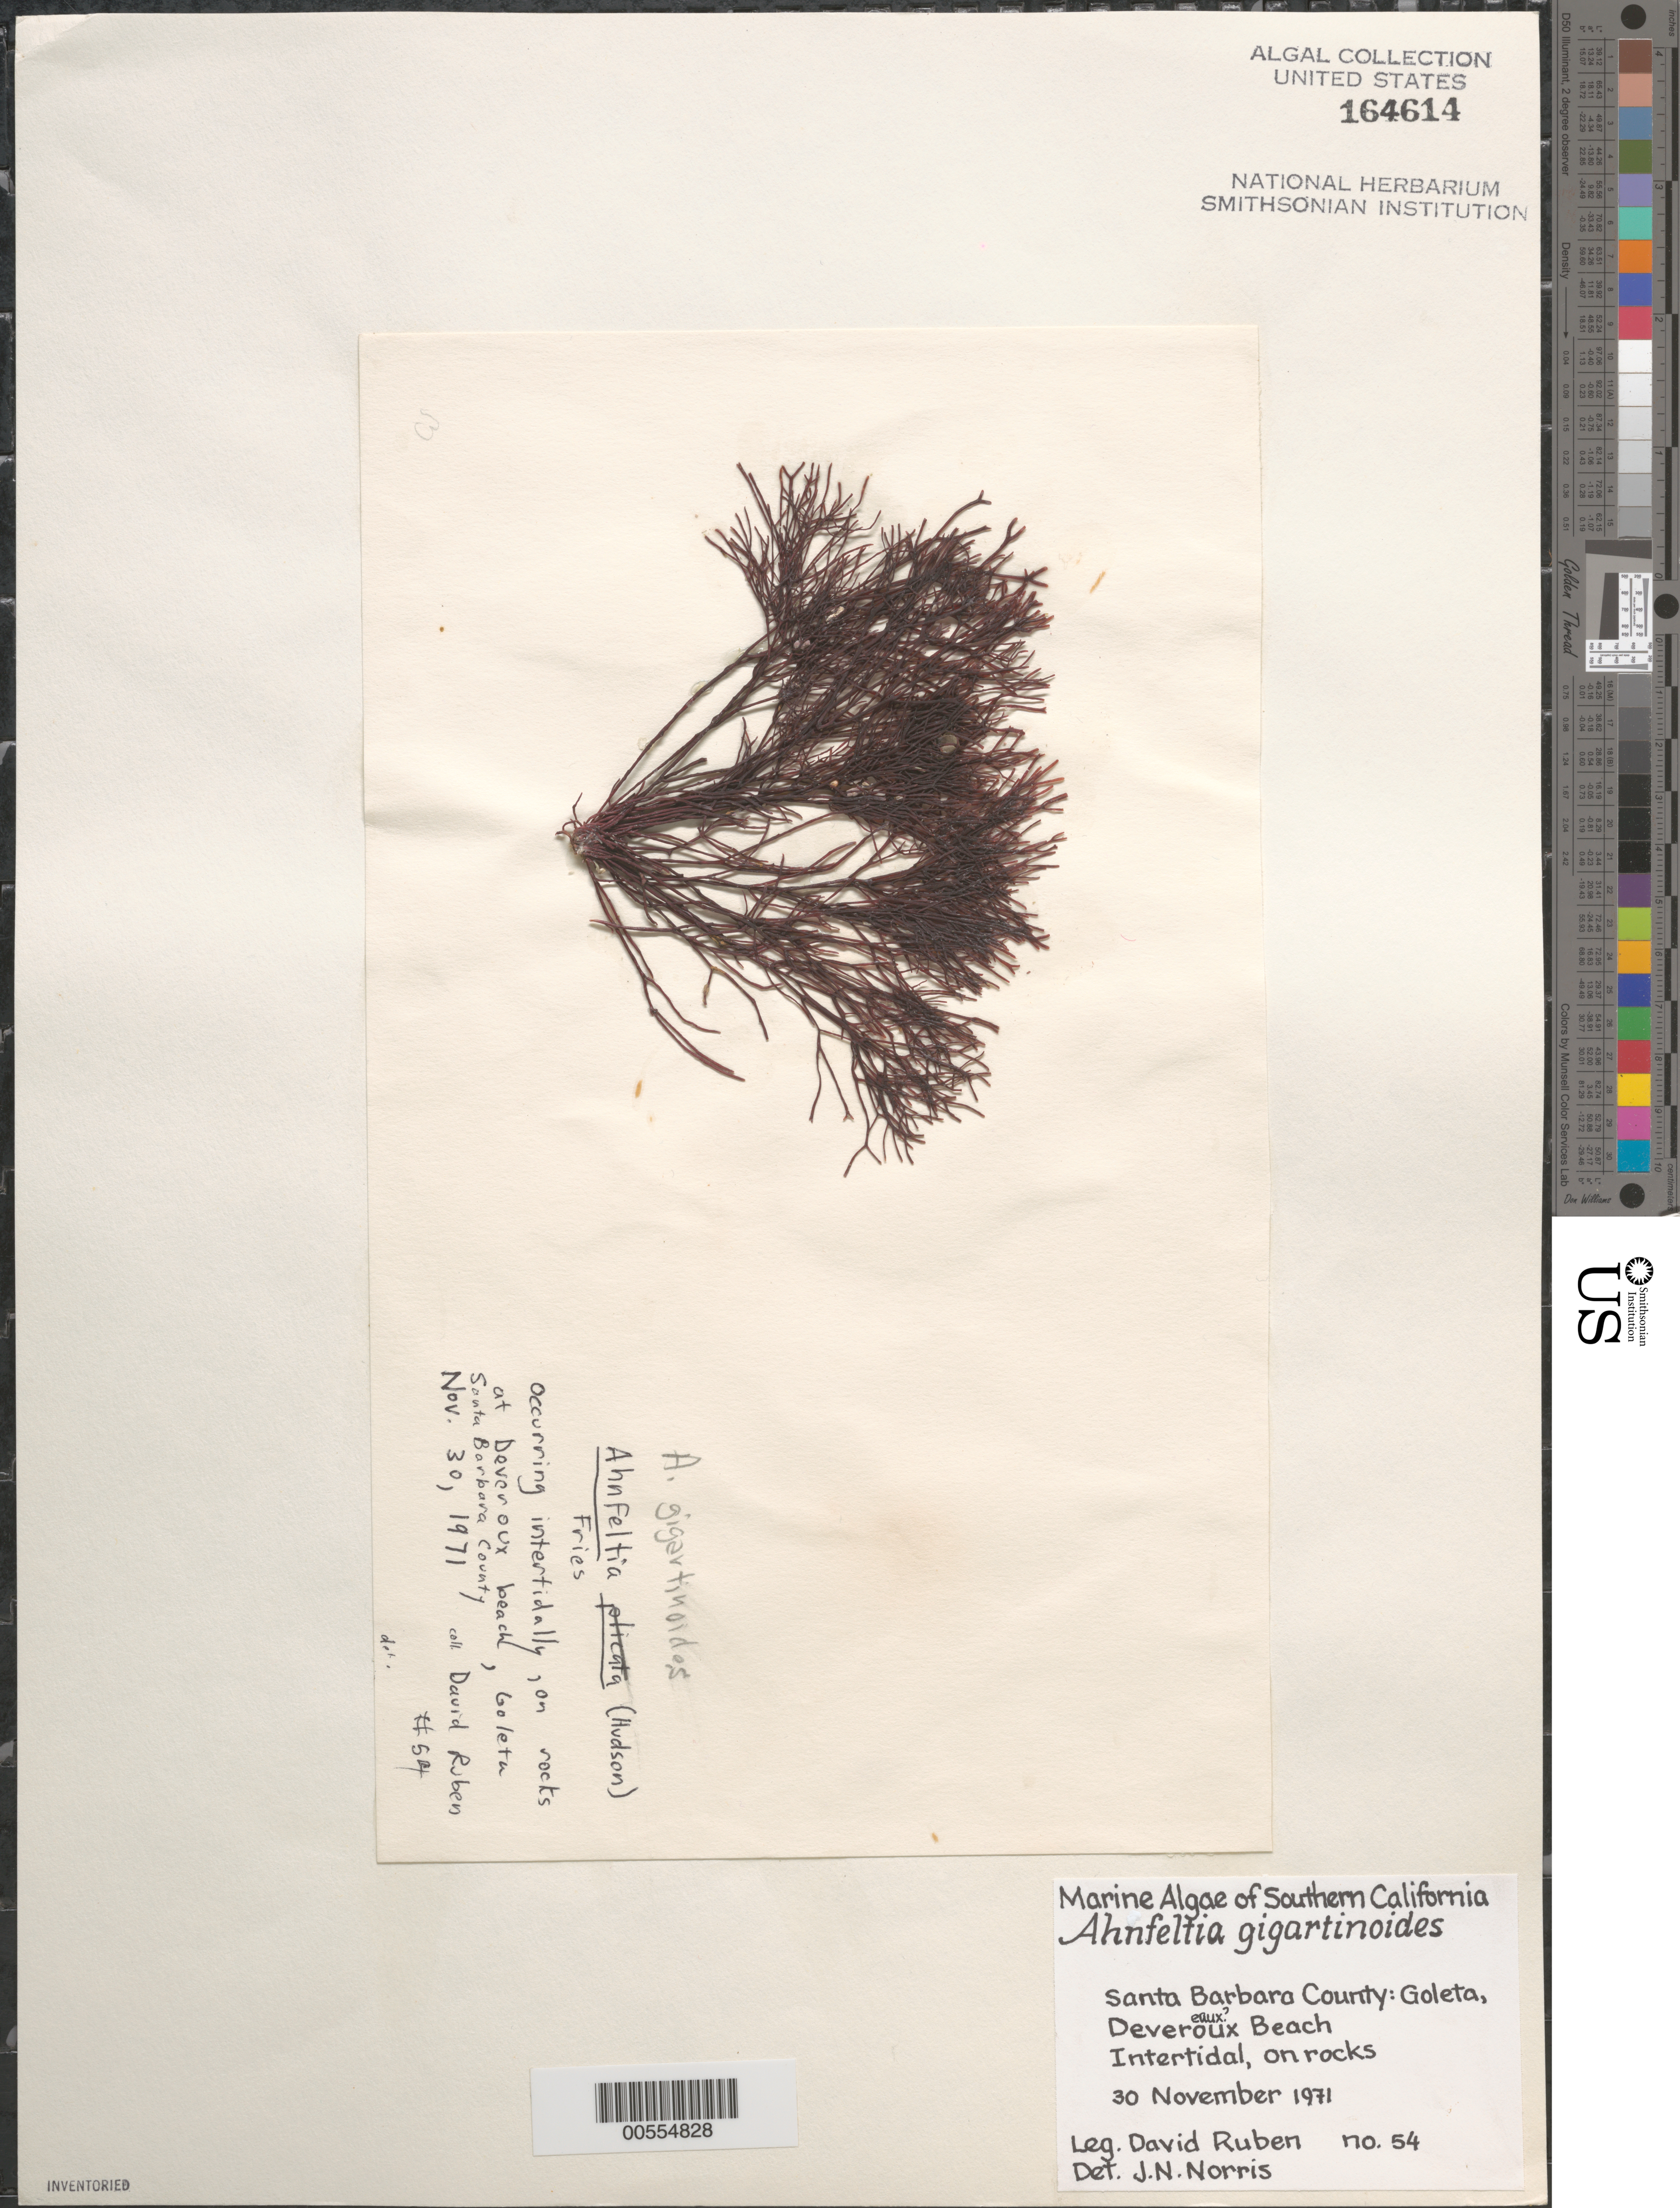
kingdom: Plantae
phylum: Rhodophyta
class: Florideophyceae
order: Ahnfeltiales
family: Ahnfeltiaceae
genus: Ahnfeltia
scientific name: Ahnfeltia gigartinoides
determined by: Norris, James N.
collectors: D. Ruben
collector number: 54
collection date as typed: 30 Nov 1971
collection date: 1971-11-30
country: United States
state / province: California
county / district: Santa Barbara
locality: Goleta, Deveraux Beach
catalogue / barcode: US 164614